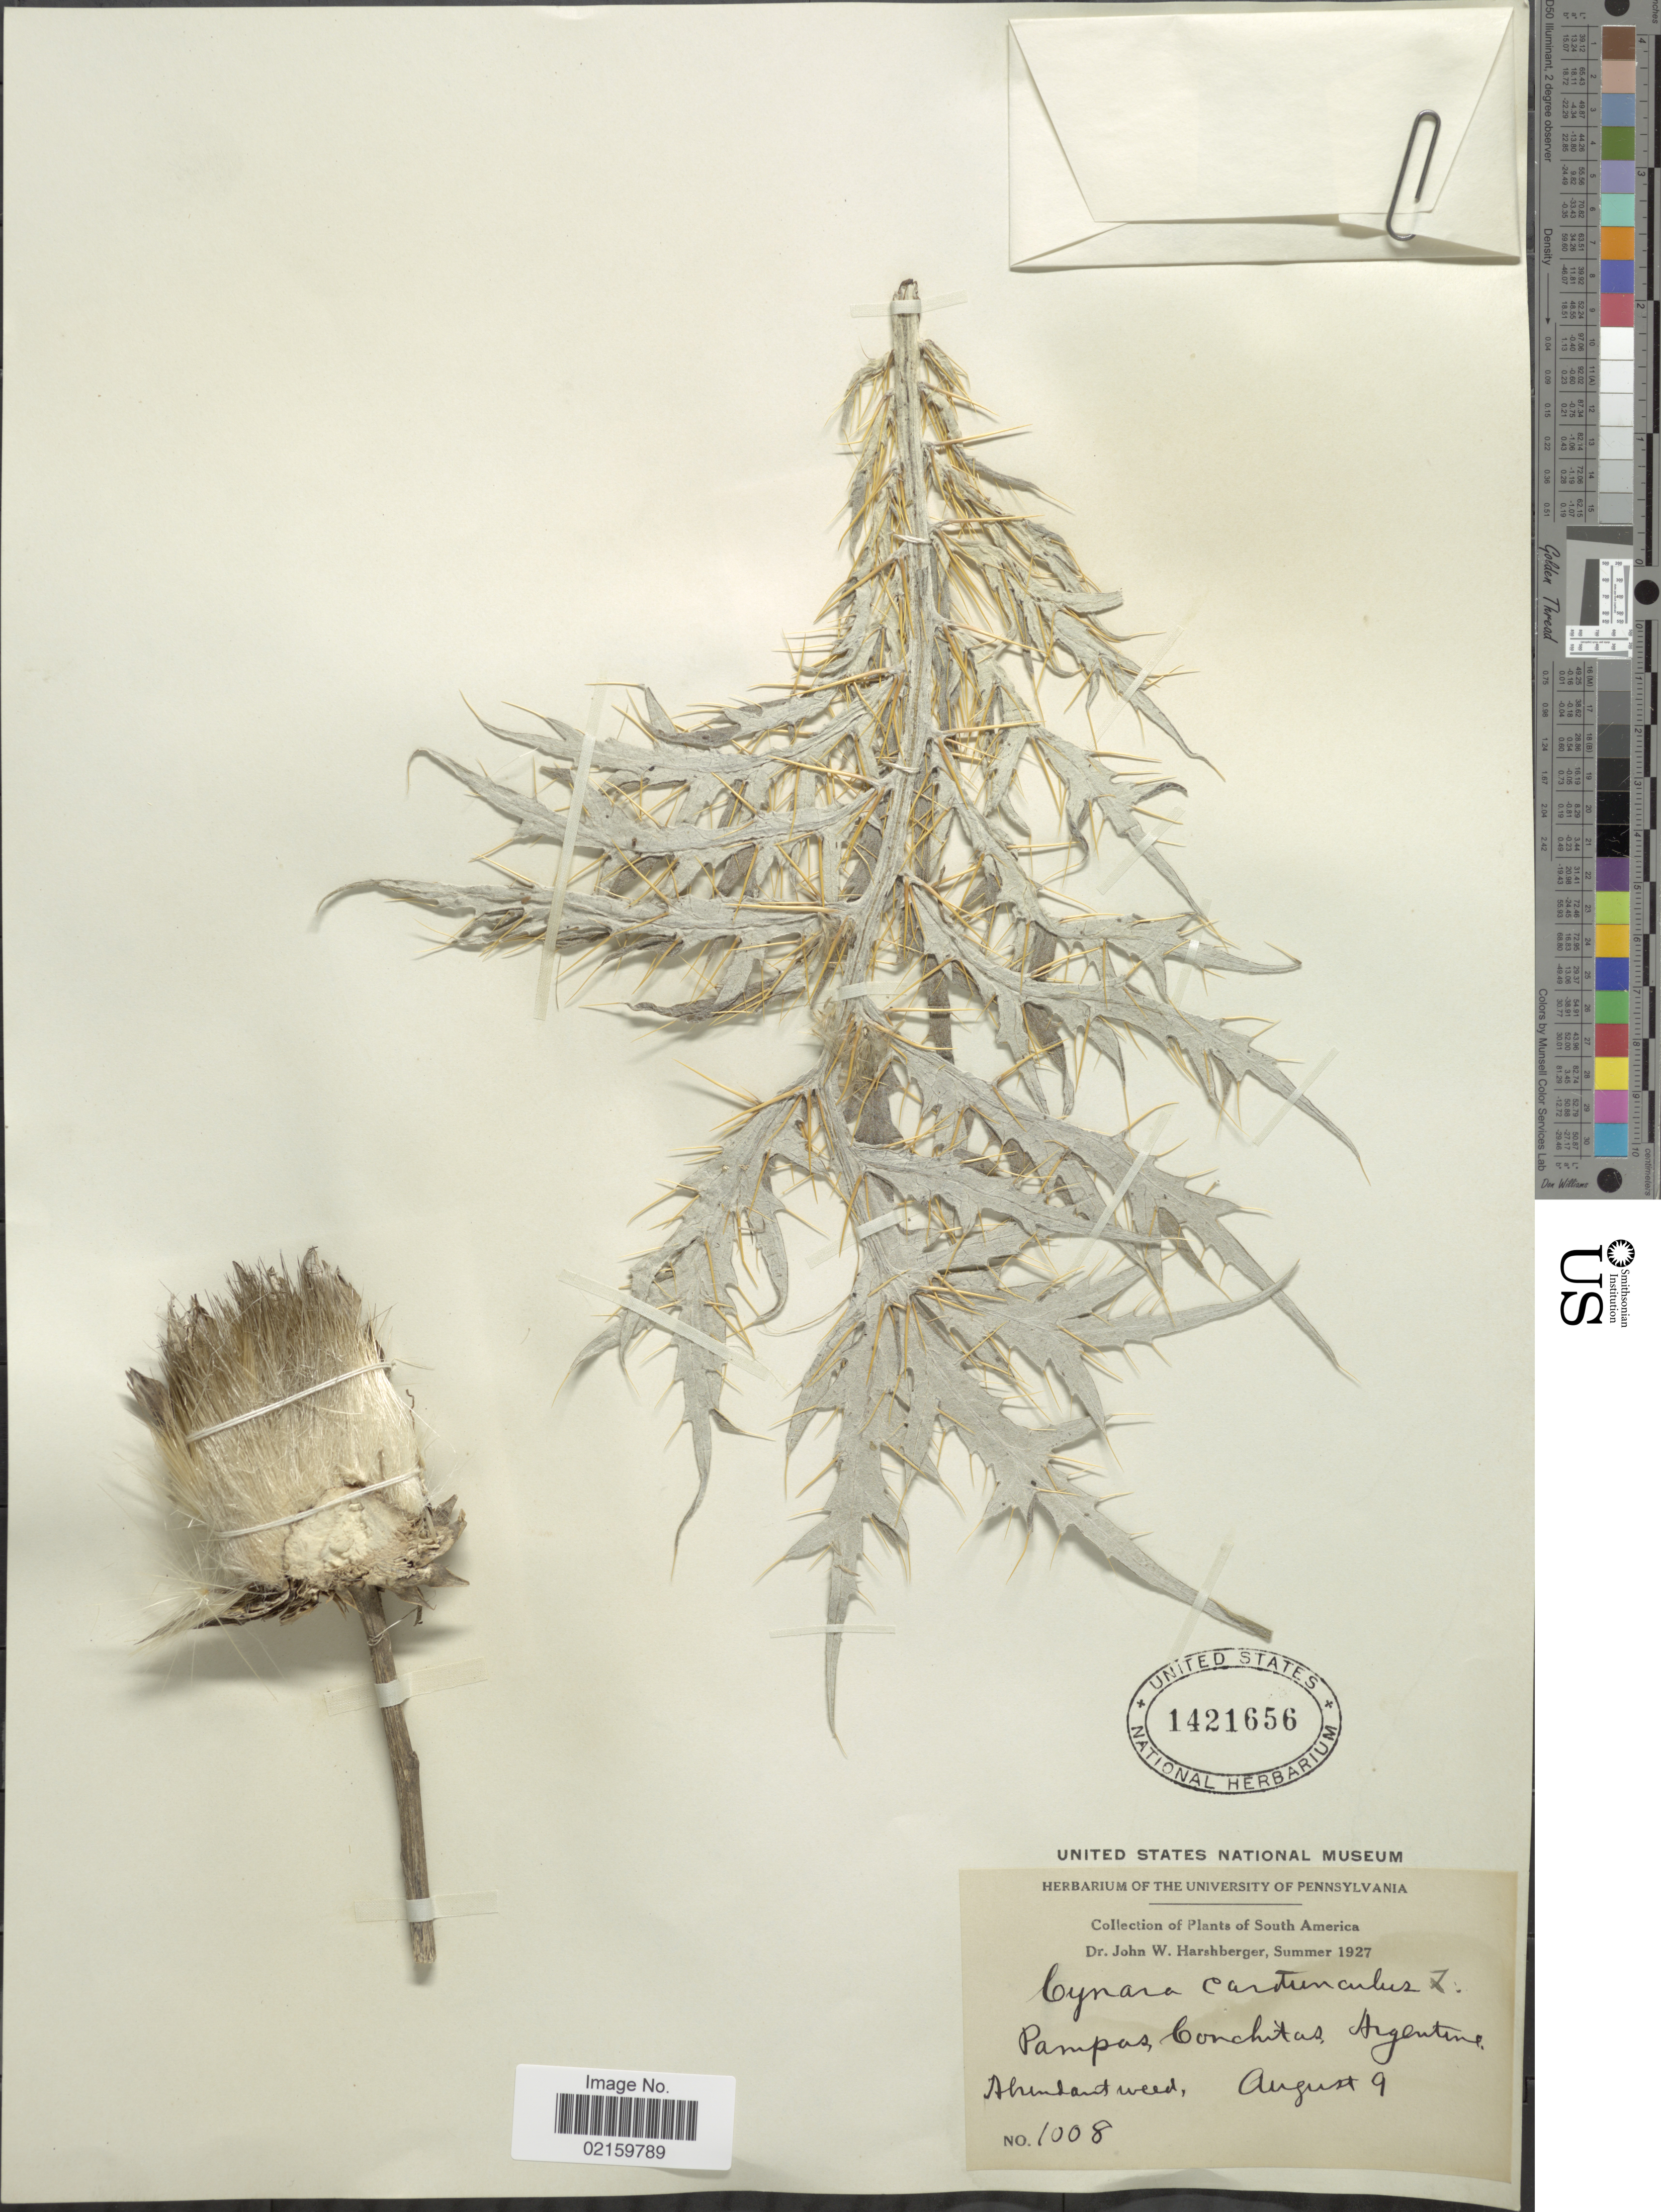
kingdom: Plantae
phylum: Tracheophyta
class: Magnoliopsida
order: Asterales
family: Asteraceae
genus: Cynara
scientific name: Cynara cardunculus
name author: L.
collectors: J. W. Harshberger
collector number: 1008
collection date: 1927-08-09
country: Argentina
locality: Pampas, Conchitas,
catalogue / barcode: US 1421656